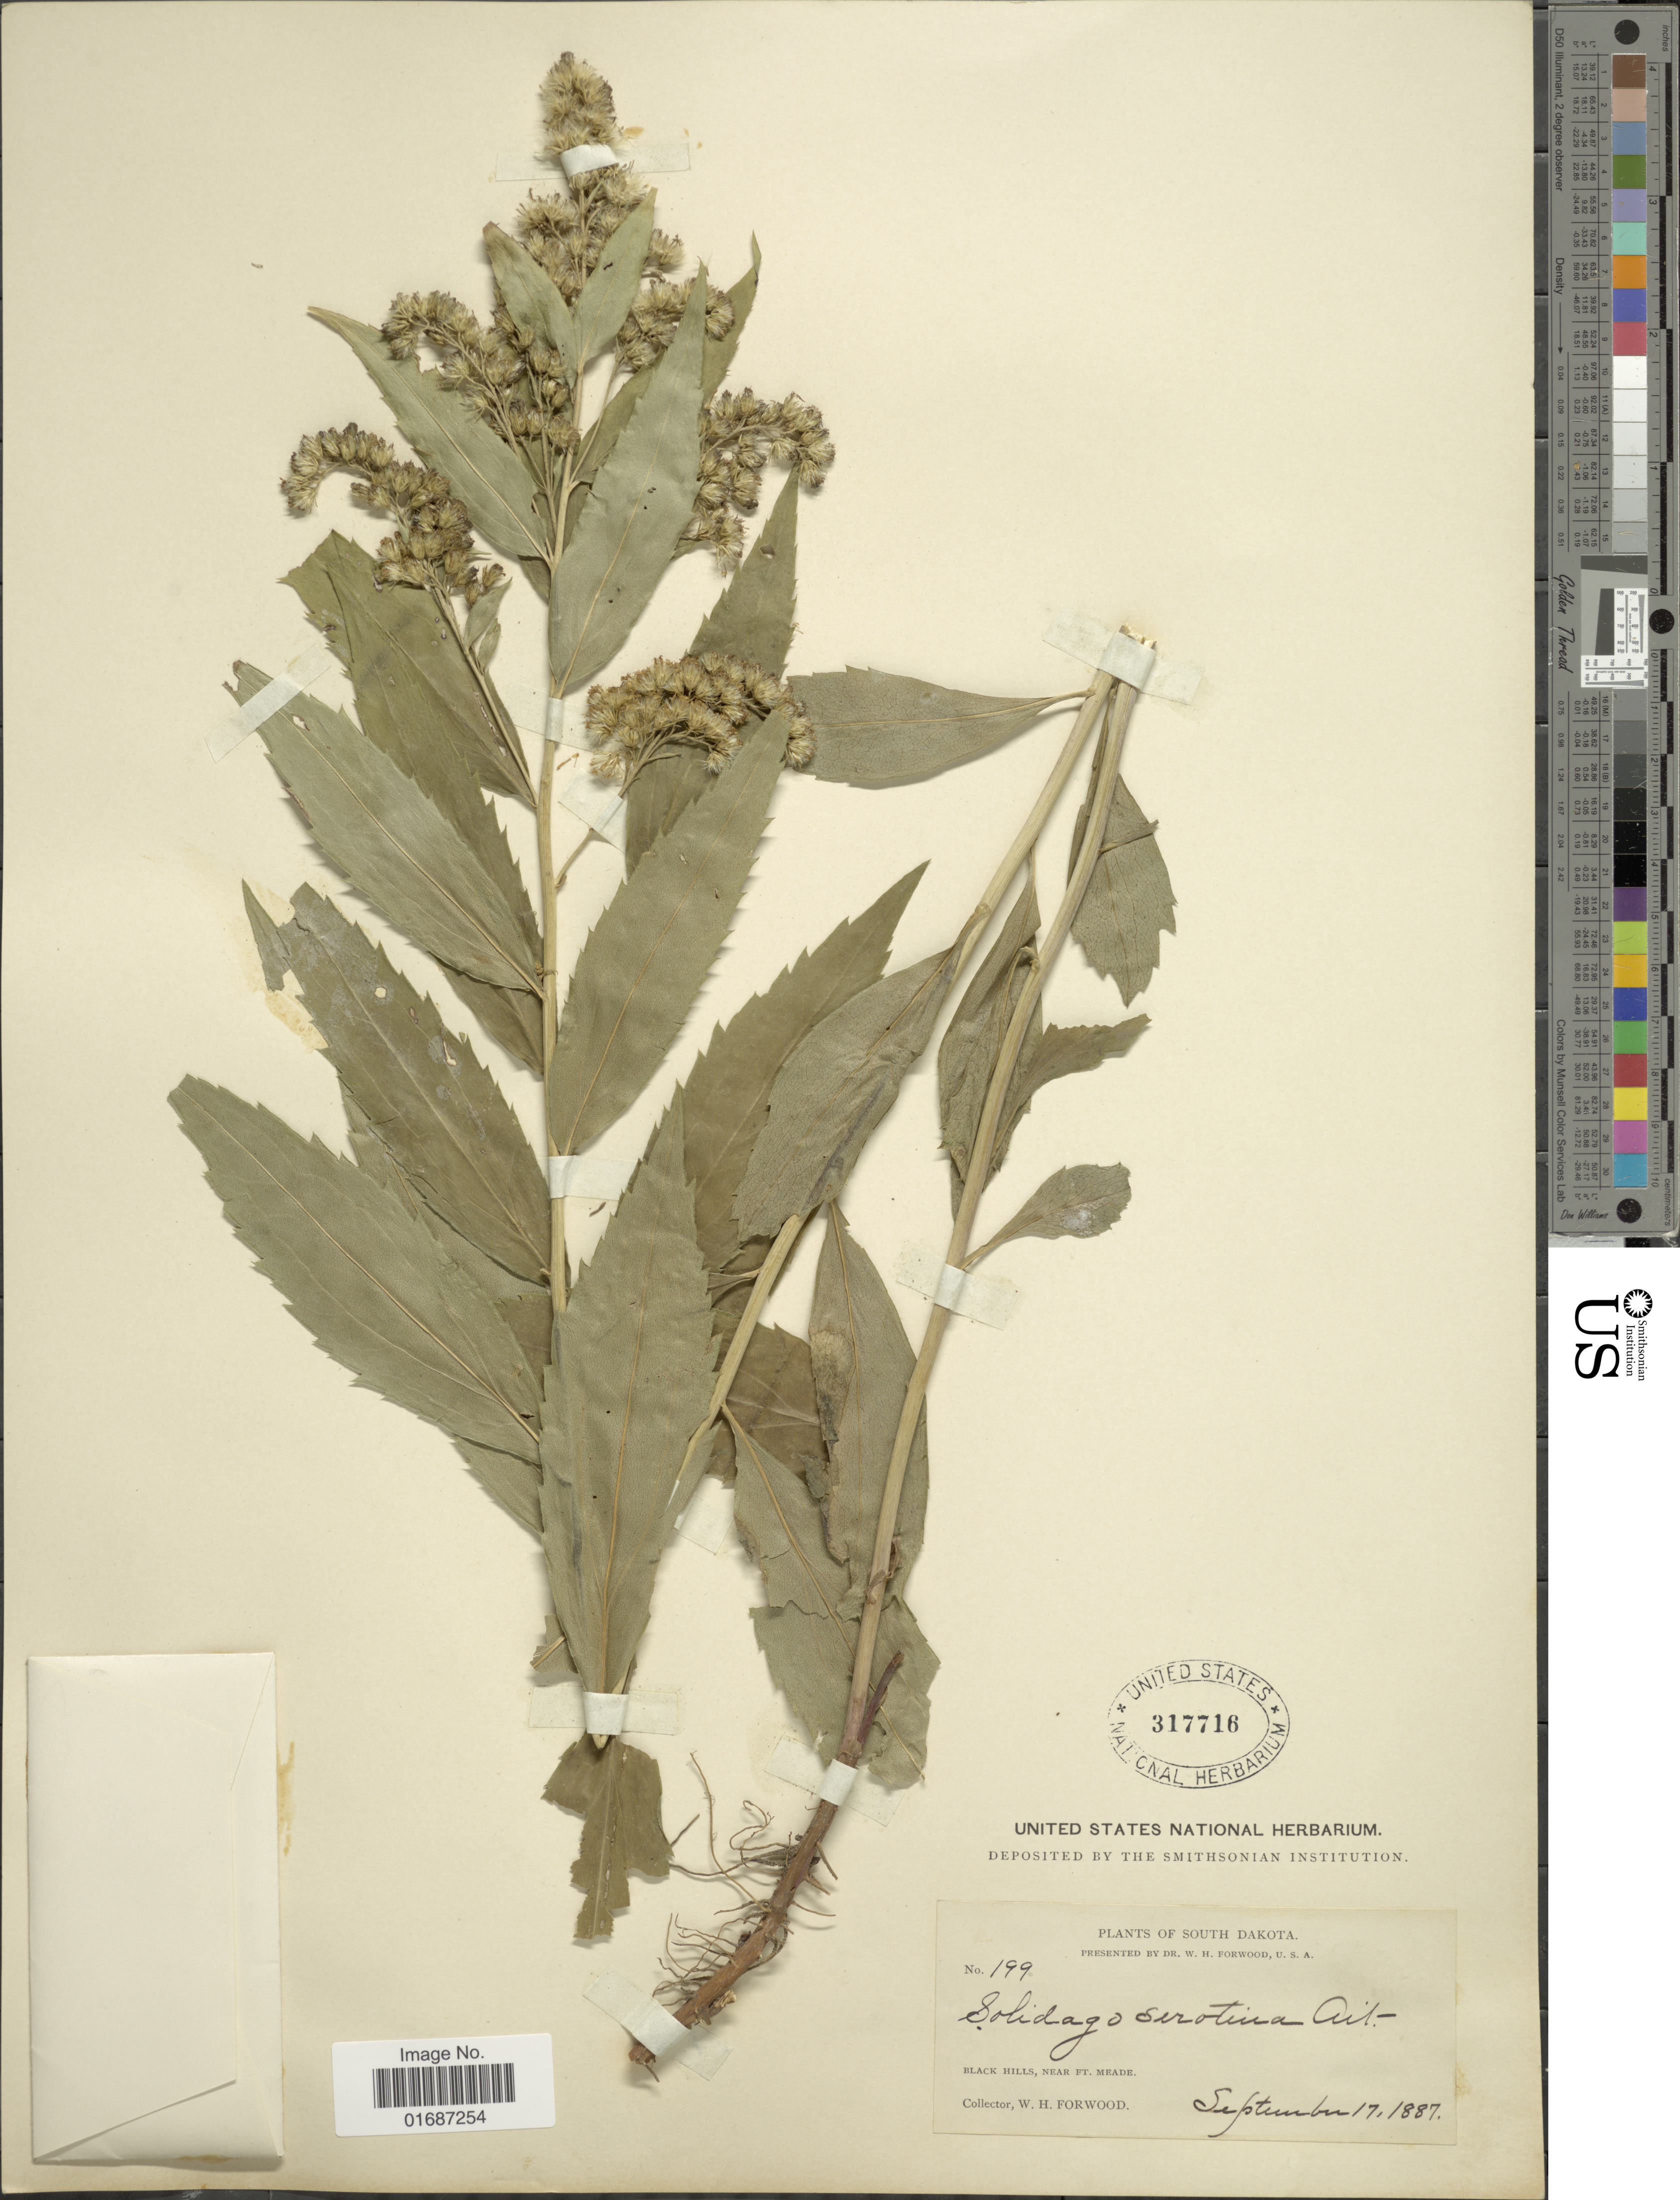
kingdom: Plantae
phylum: Tracheophyta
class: Magnoliopsida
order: Asterales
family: Asteraceae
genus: Solidago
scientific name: Solidago gigantea var. leiophylla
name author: Fernald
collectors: W. Forwood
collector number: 199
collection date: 1887-09-17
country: United States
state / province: South Dakota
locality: Black Hills, near Ft. Meade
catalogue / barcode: US 317716